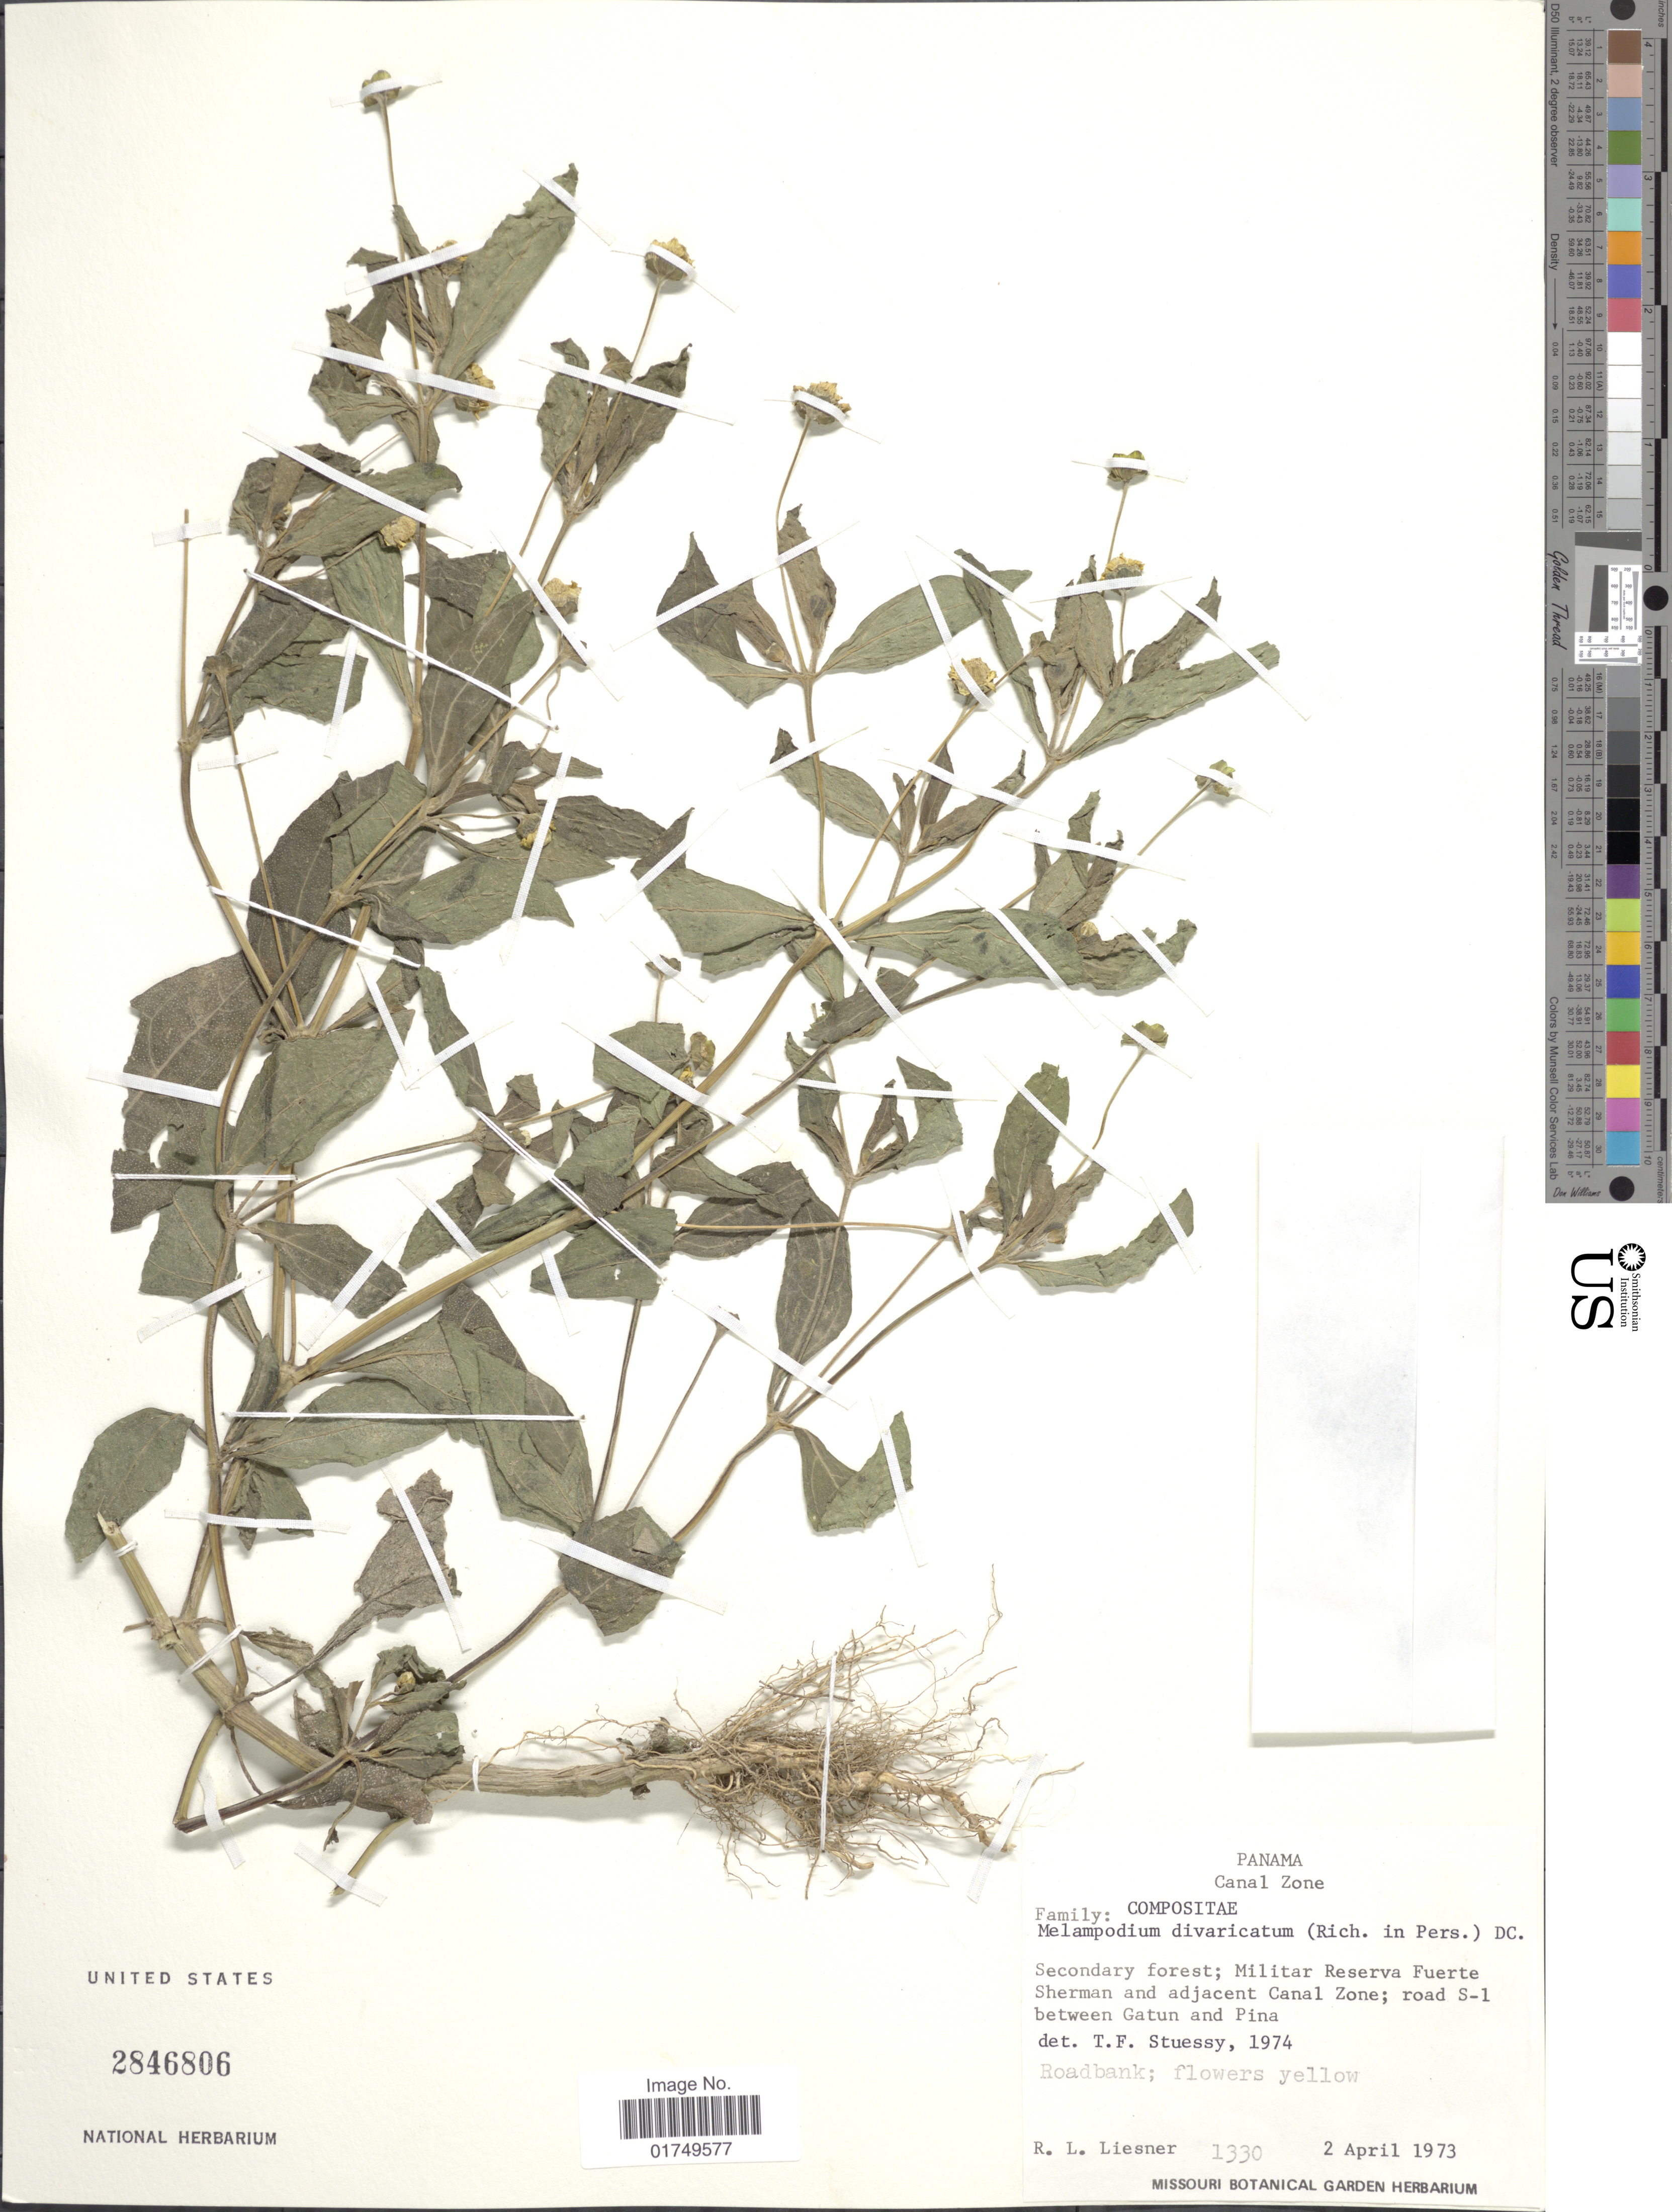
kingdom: Plantae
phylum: Tracheophyta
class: Magnoliopsida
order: Asterales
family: Asteraceae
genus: Melampodium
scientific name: Melampodium divaricatum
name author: (Rich.) DC.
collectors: R. L. Liesner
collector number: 1330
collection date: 1973-04-02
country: Panama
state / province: Colón / Panamá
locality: Canal Zone, Secondary forest: Militar Reserva Fuerte Sherman and adjacent Canal Zone; road S-1 between Gatun and Pina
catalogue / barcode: US 2846806